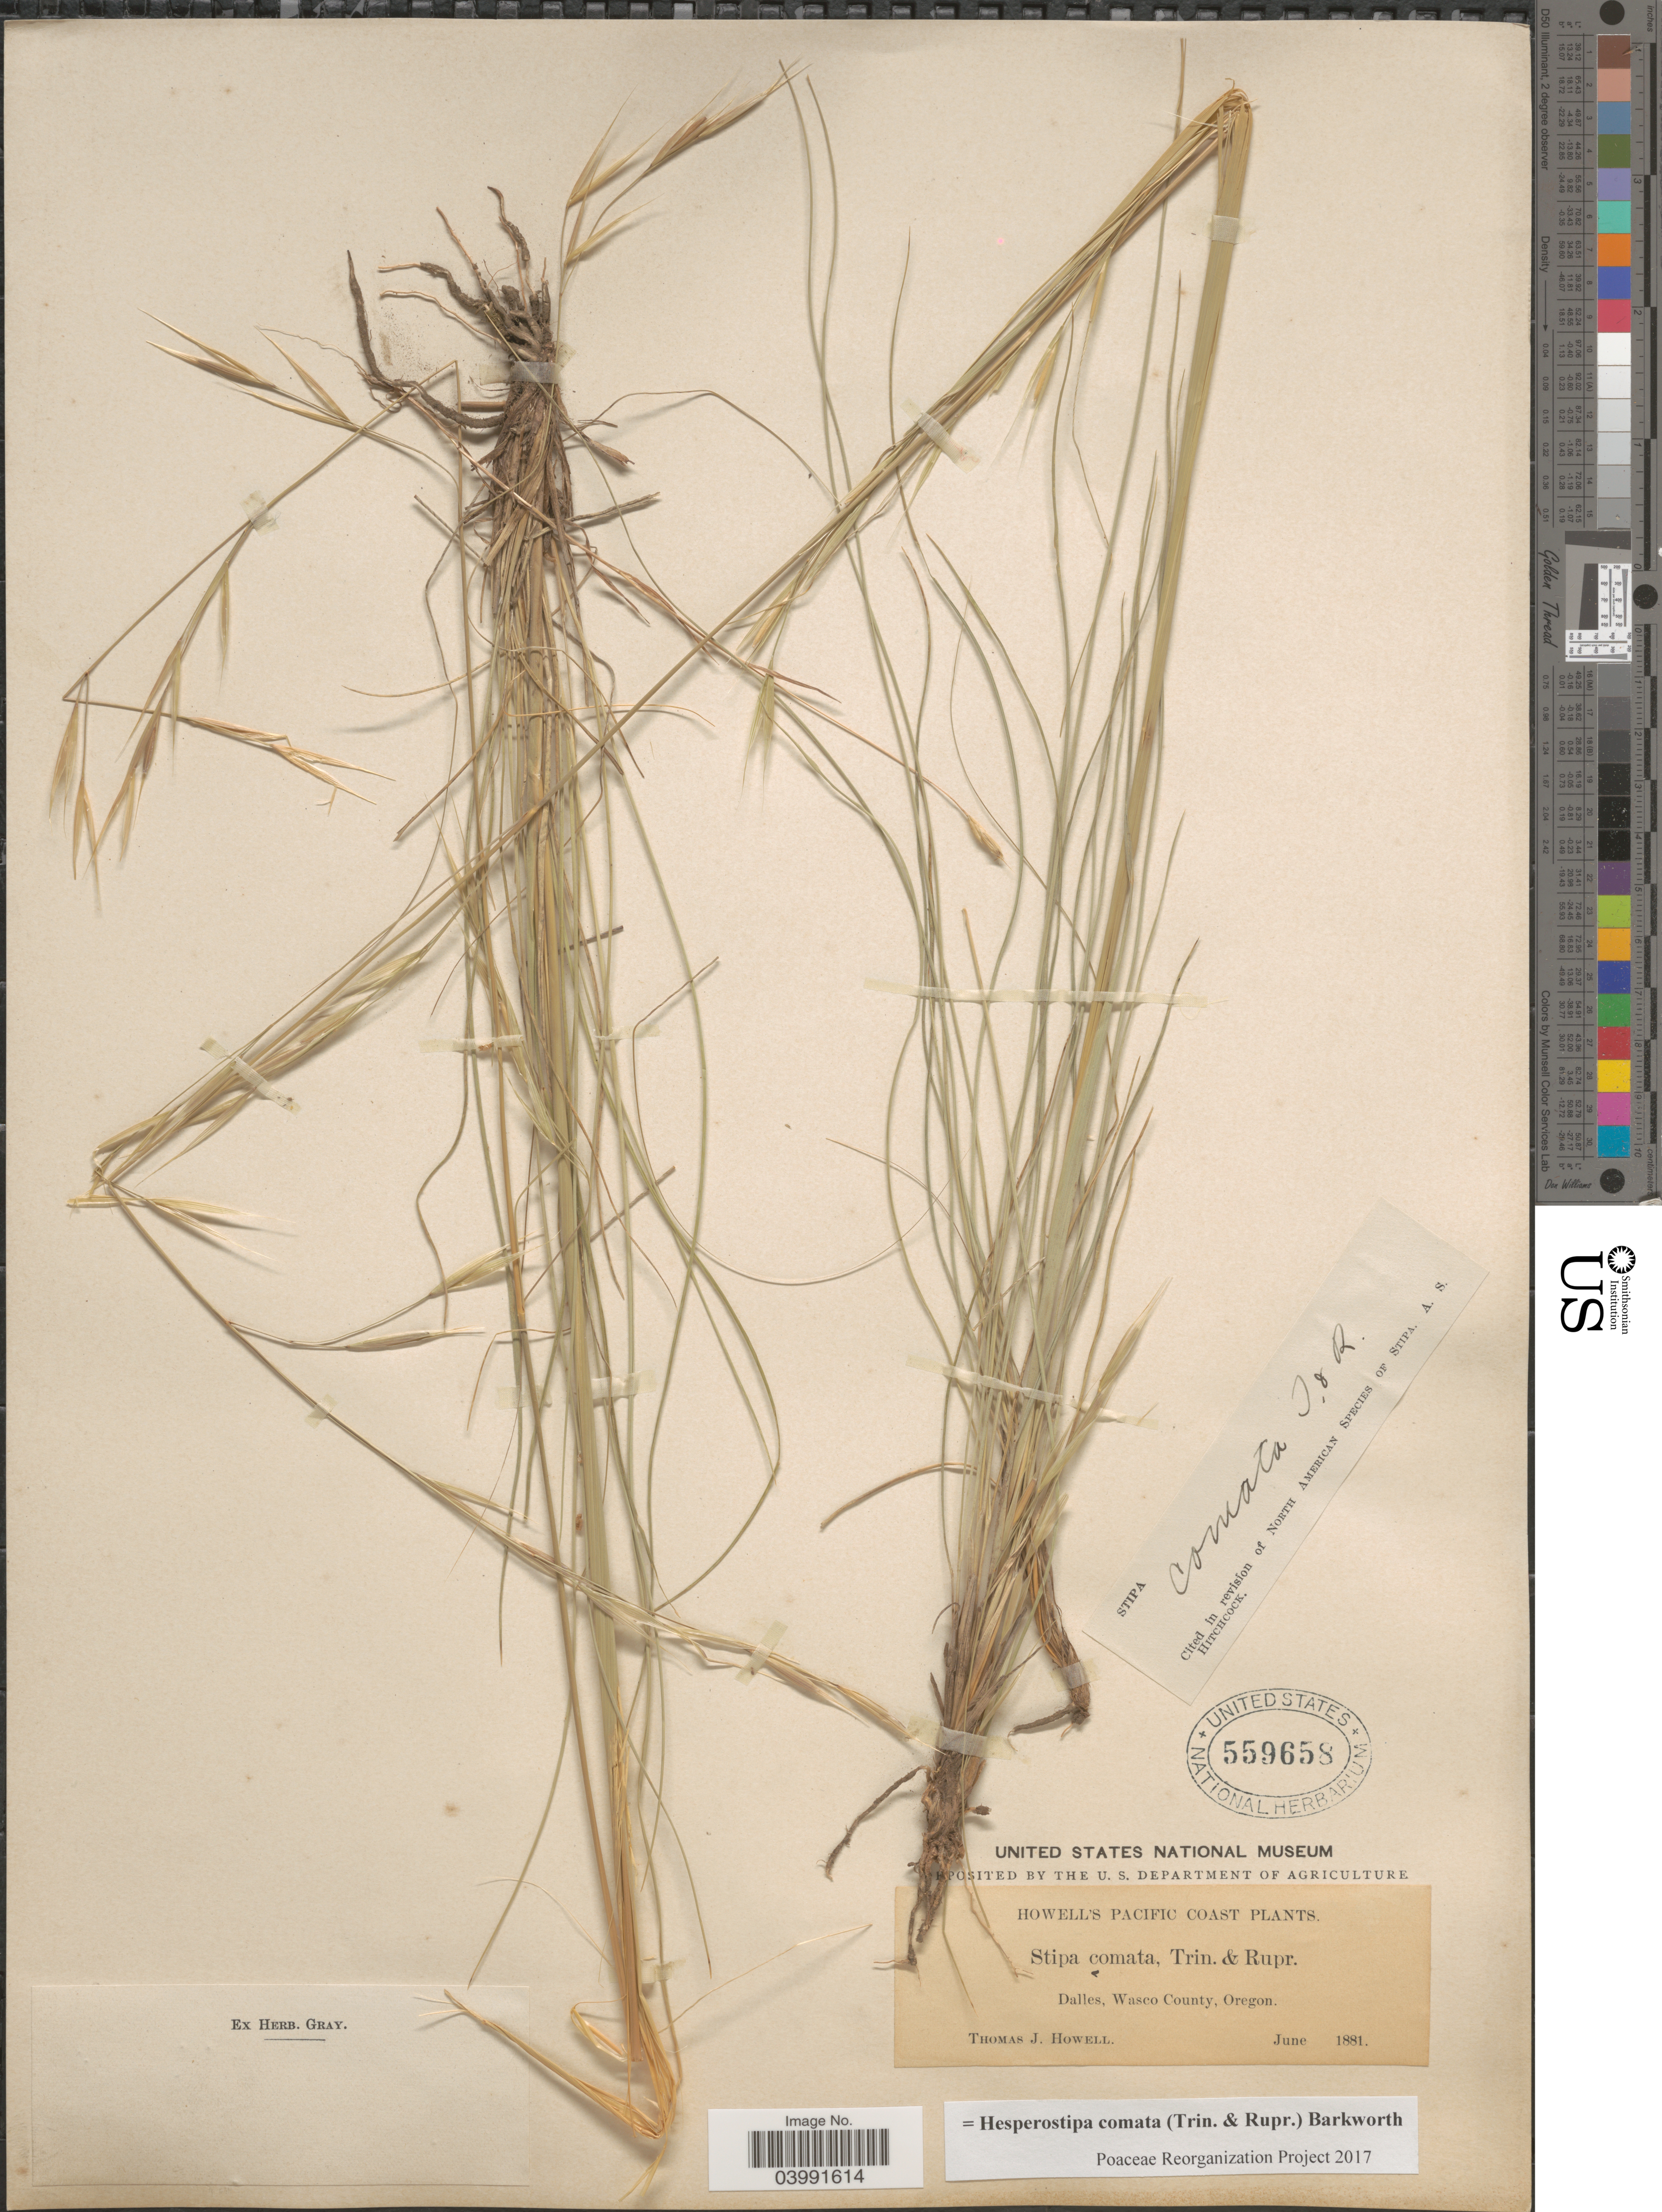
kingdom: Plantae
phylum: Tracheophyta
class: Liliopsida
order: Poales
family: Poaceae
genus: Hesperostipa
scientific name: Hesperostipa comata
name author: (Trin. & Rupr.) Barkworth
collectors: T. J. Howell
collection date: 1881-06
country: United States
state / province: Oregon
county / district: Wasco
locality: Pacific Coast. Dalles, Wasco County.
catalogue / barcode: US 559658